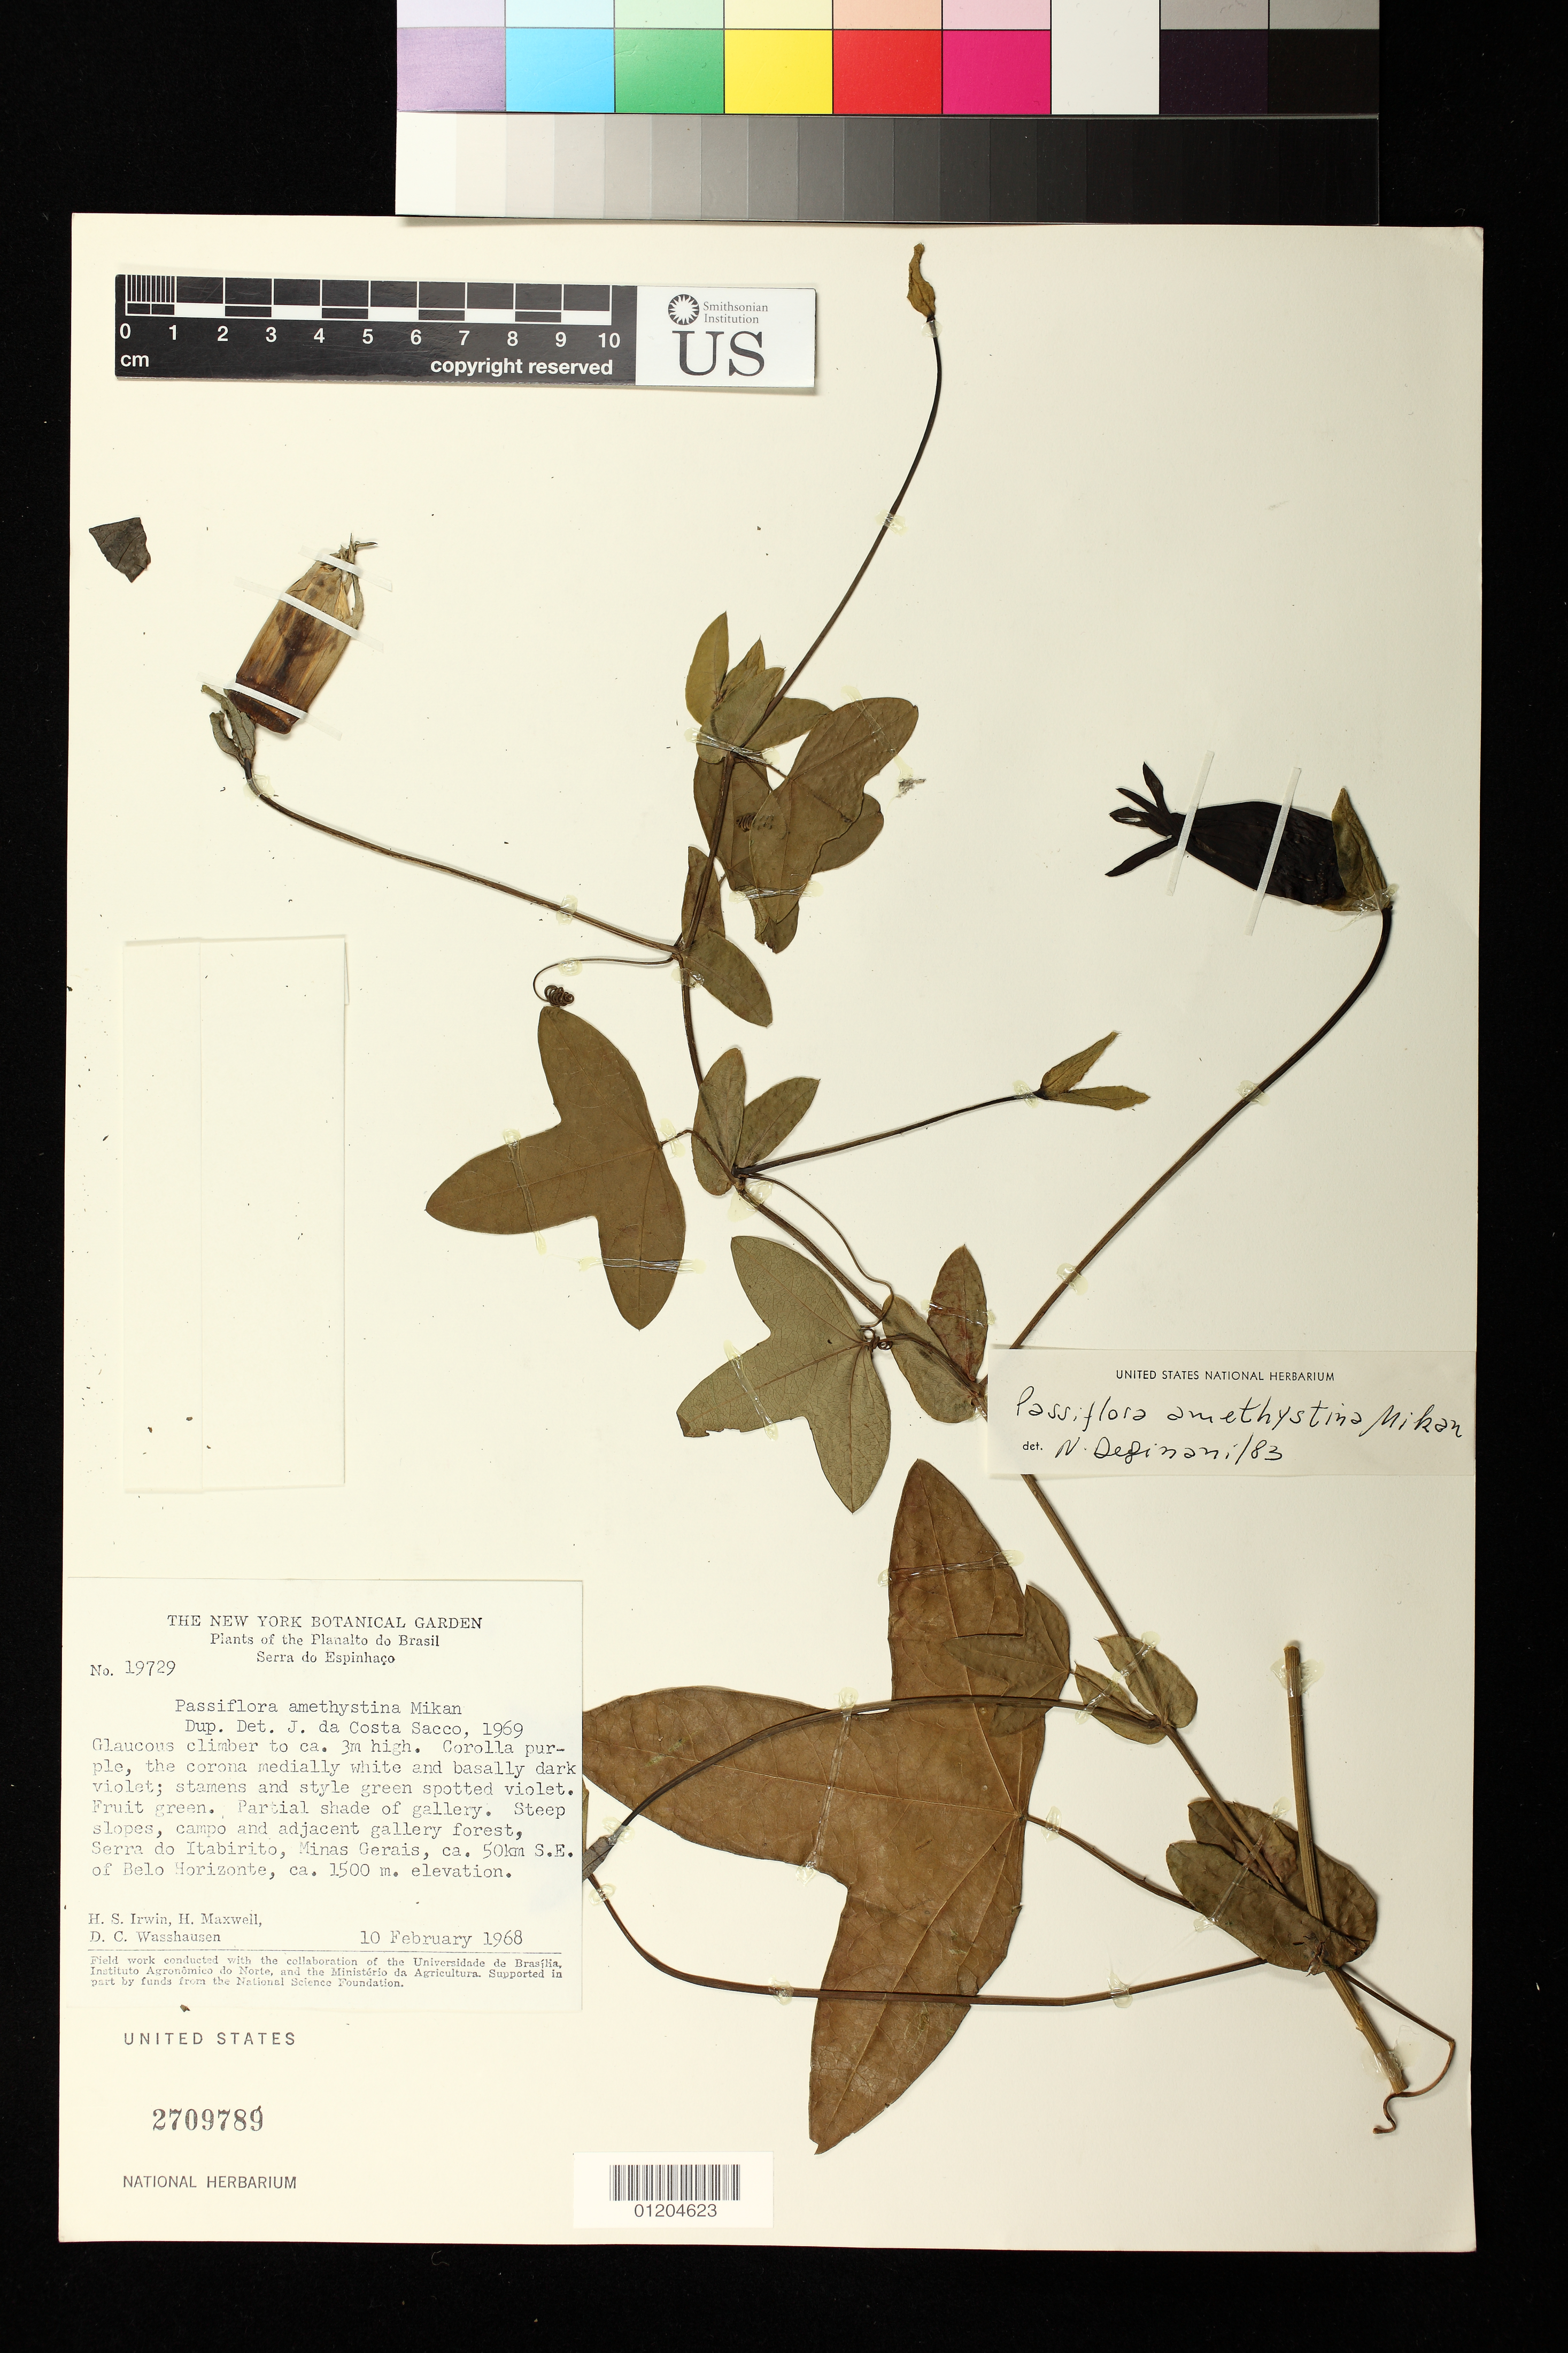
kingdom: Plantae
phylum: Tracheophyta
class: Magnoliopsida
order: Malpighiales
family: Passifloraceae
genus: Passiflora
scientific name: Passiflora amethystina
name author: J.C. Mikan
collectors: H. Irwin, H. Maxwell & D. C. Wasshausen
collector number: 19729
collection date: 1968-02-10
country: Brazil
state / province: Minas Gerais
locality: Serra do Itabirito, Minas Gerais, ca. 50km S.E. of Belo Horizonte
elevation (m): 1500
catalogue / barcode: US 2709789